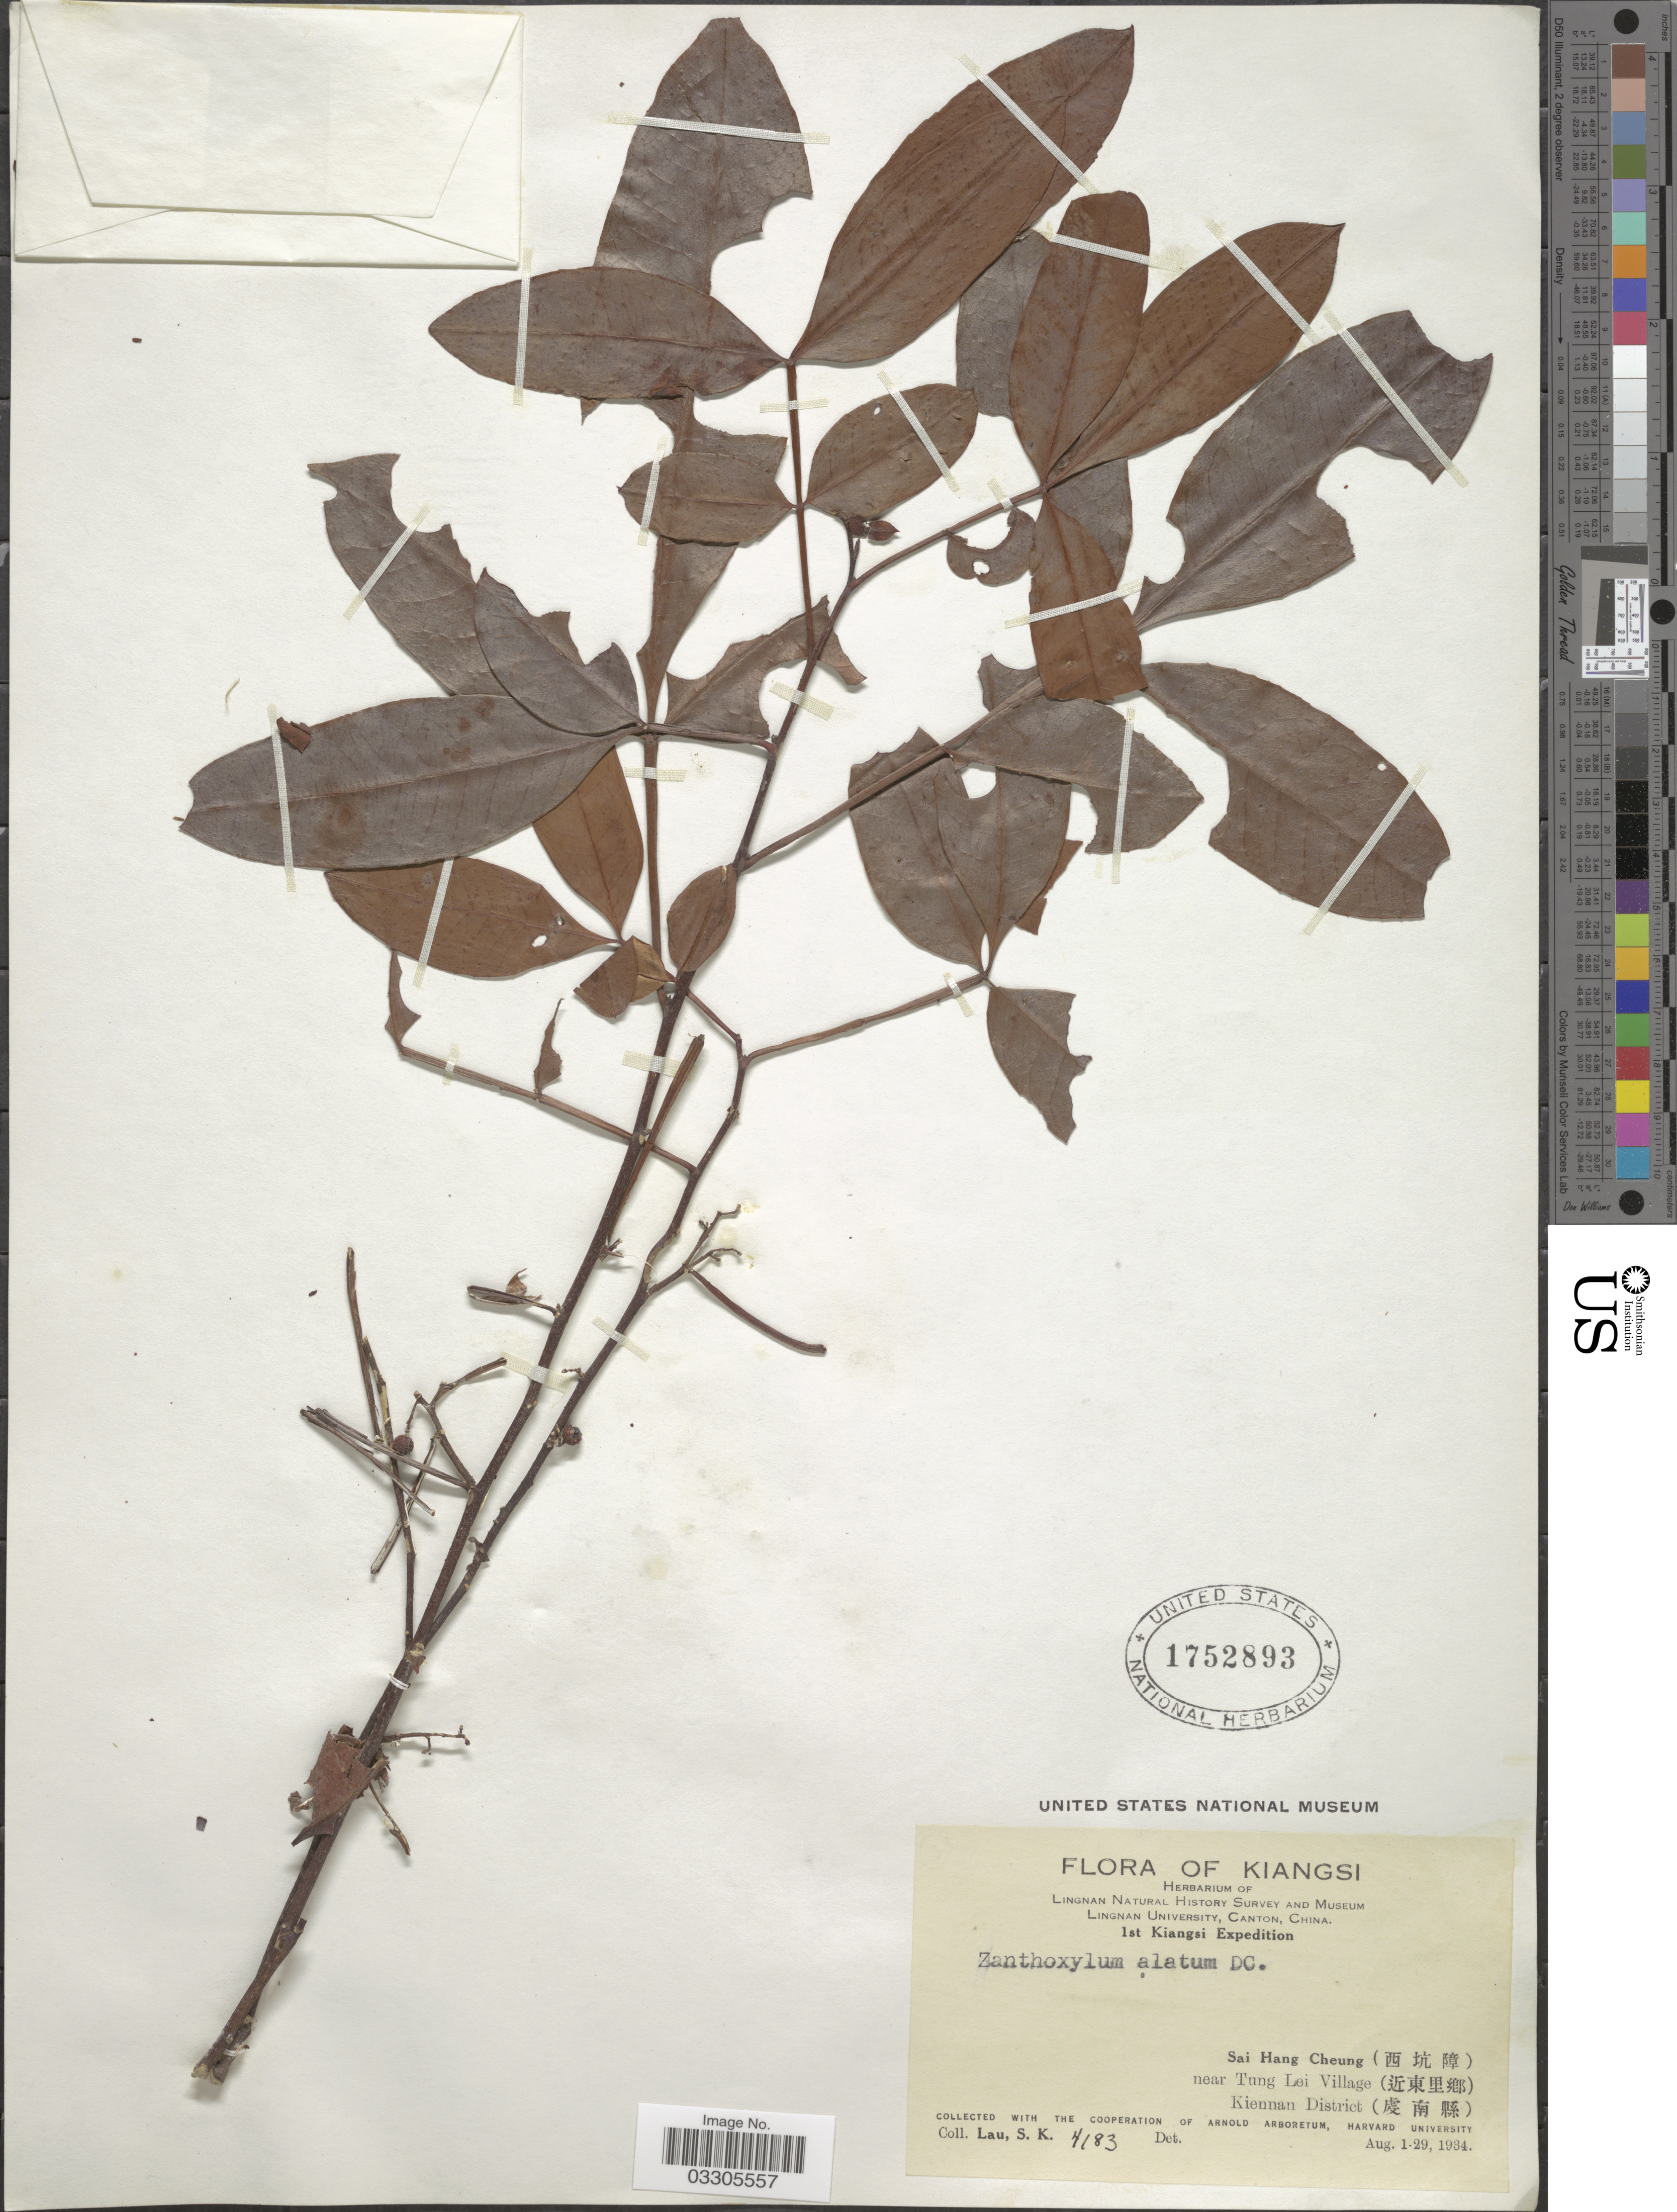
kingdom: Plantae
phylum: Tracheophyta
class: Magnoliopsida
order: Sapindales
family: Rutaceae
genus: Zanthoxylum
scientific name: Zanthoxylum armatum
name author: DC.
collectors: S. K. Lau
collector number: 4183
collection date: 1934-08-01/1934-08-29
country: China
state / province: Jiangxi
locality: Kiangsi, Sai Hang Cheung (X) near Tung Lei Village (X) Kiennan District (X).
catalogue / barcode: US 1752893